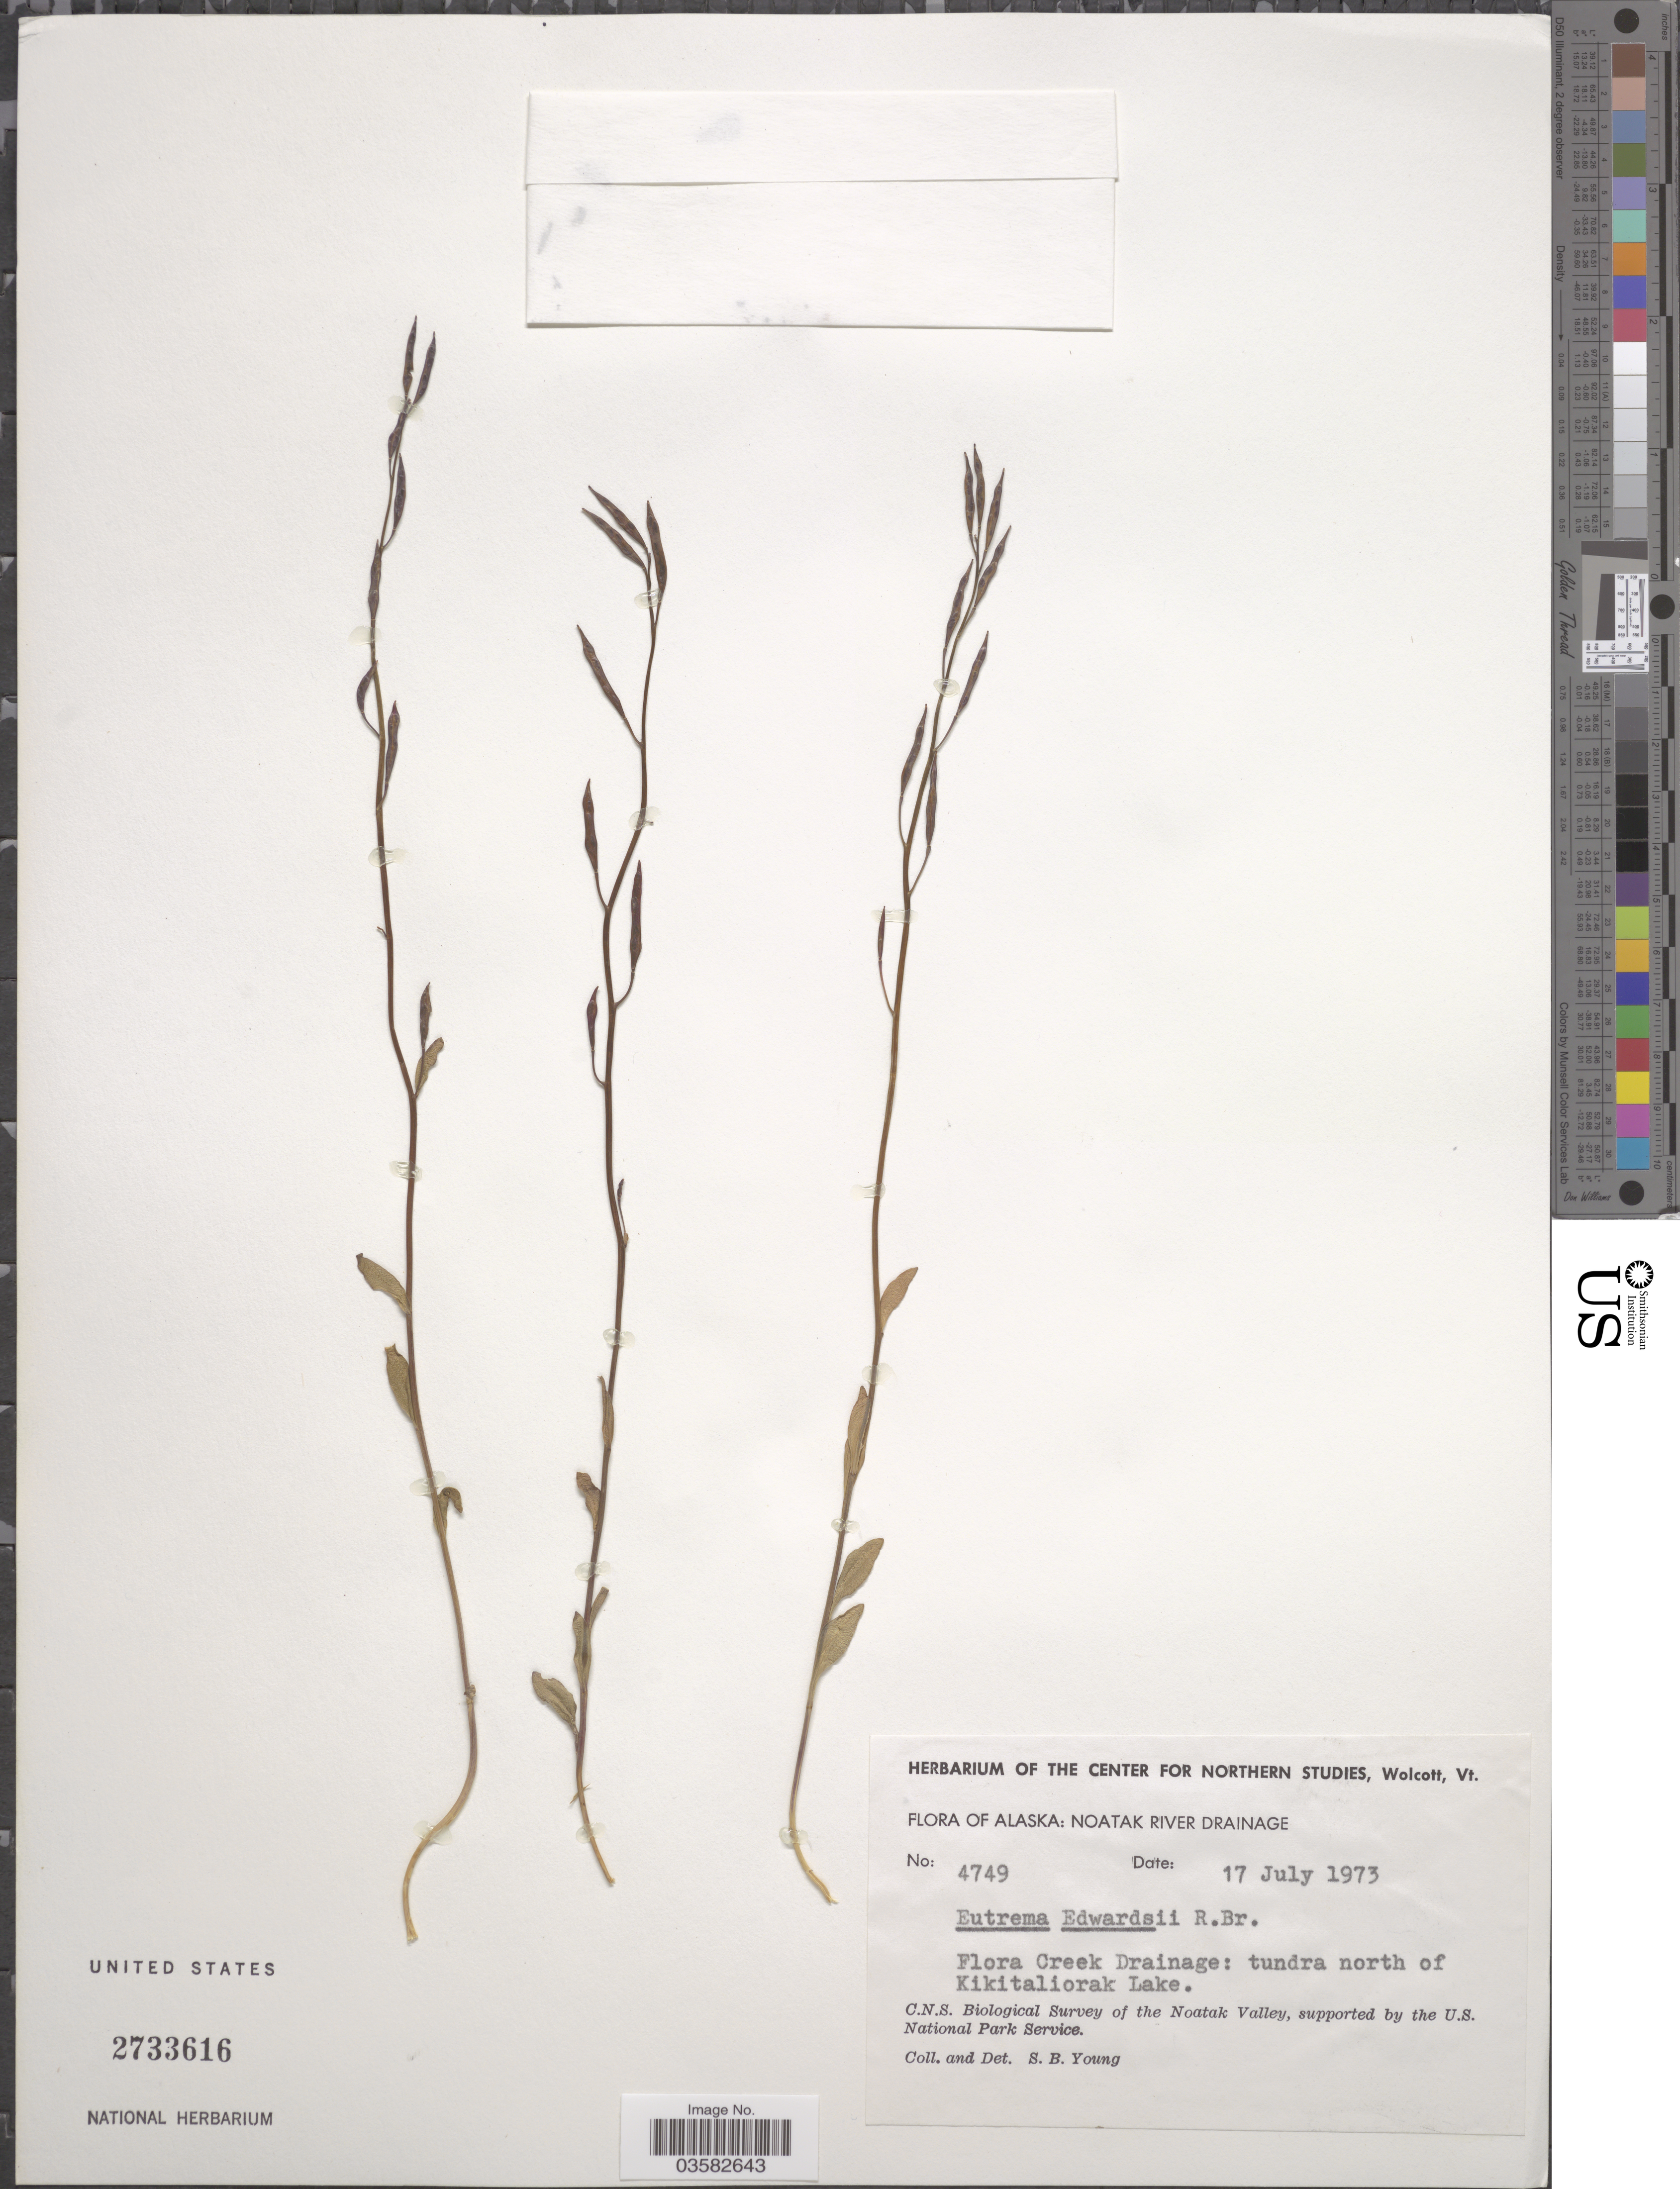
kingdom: Plantae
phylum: Tracheophyta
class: Magnoliopsida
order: Brassicales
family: Brassicaceae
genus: Eutrema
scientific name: Eutrema edwardsii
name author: R. Br.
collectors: S. Young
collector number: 4749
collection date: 1973-07-17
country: United States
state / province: Alaska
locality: Noatak River Drainage. Flora Creek Drainage: tundra north of Kikitaliorak Lake. Noatak Valley.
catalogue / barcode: US 2733616